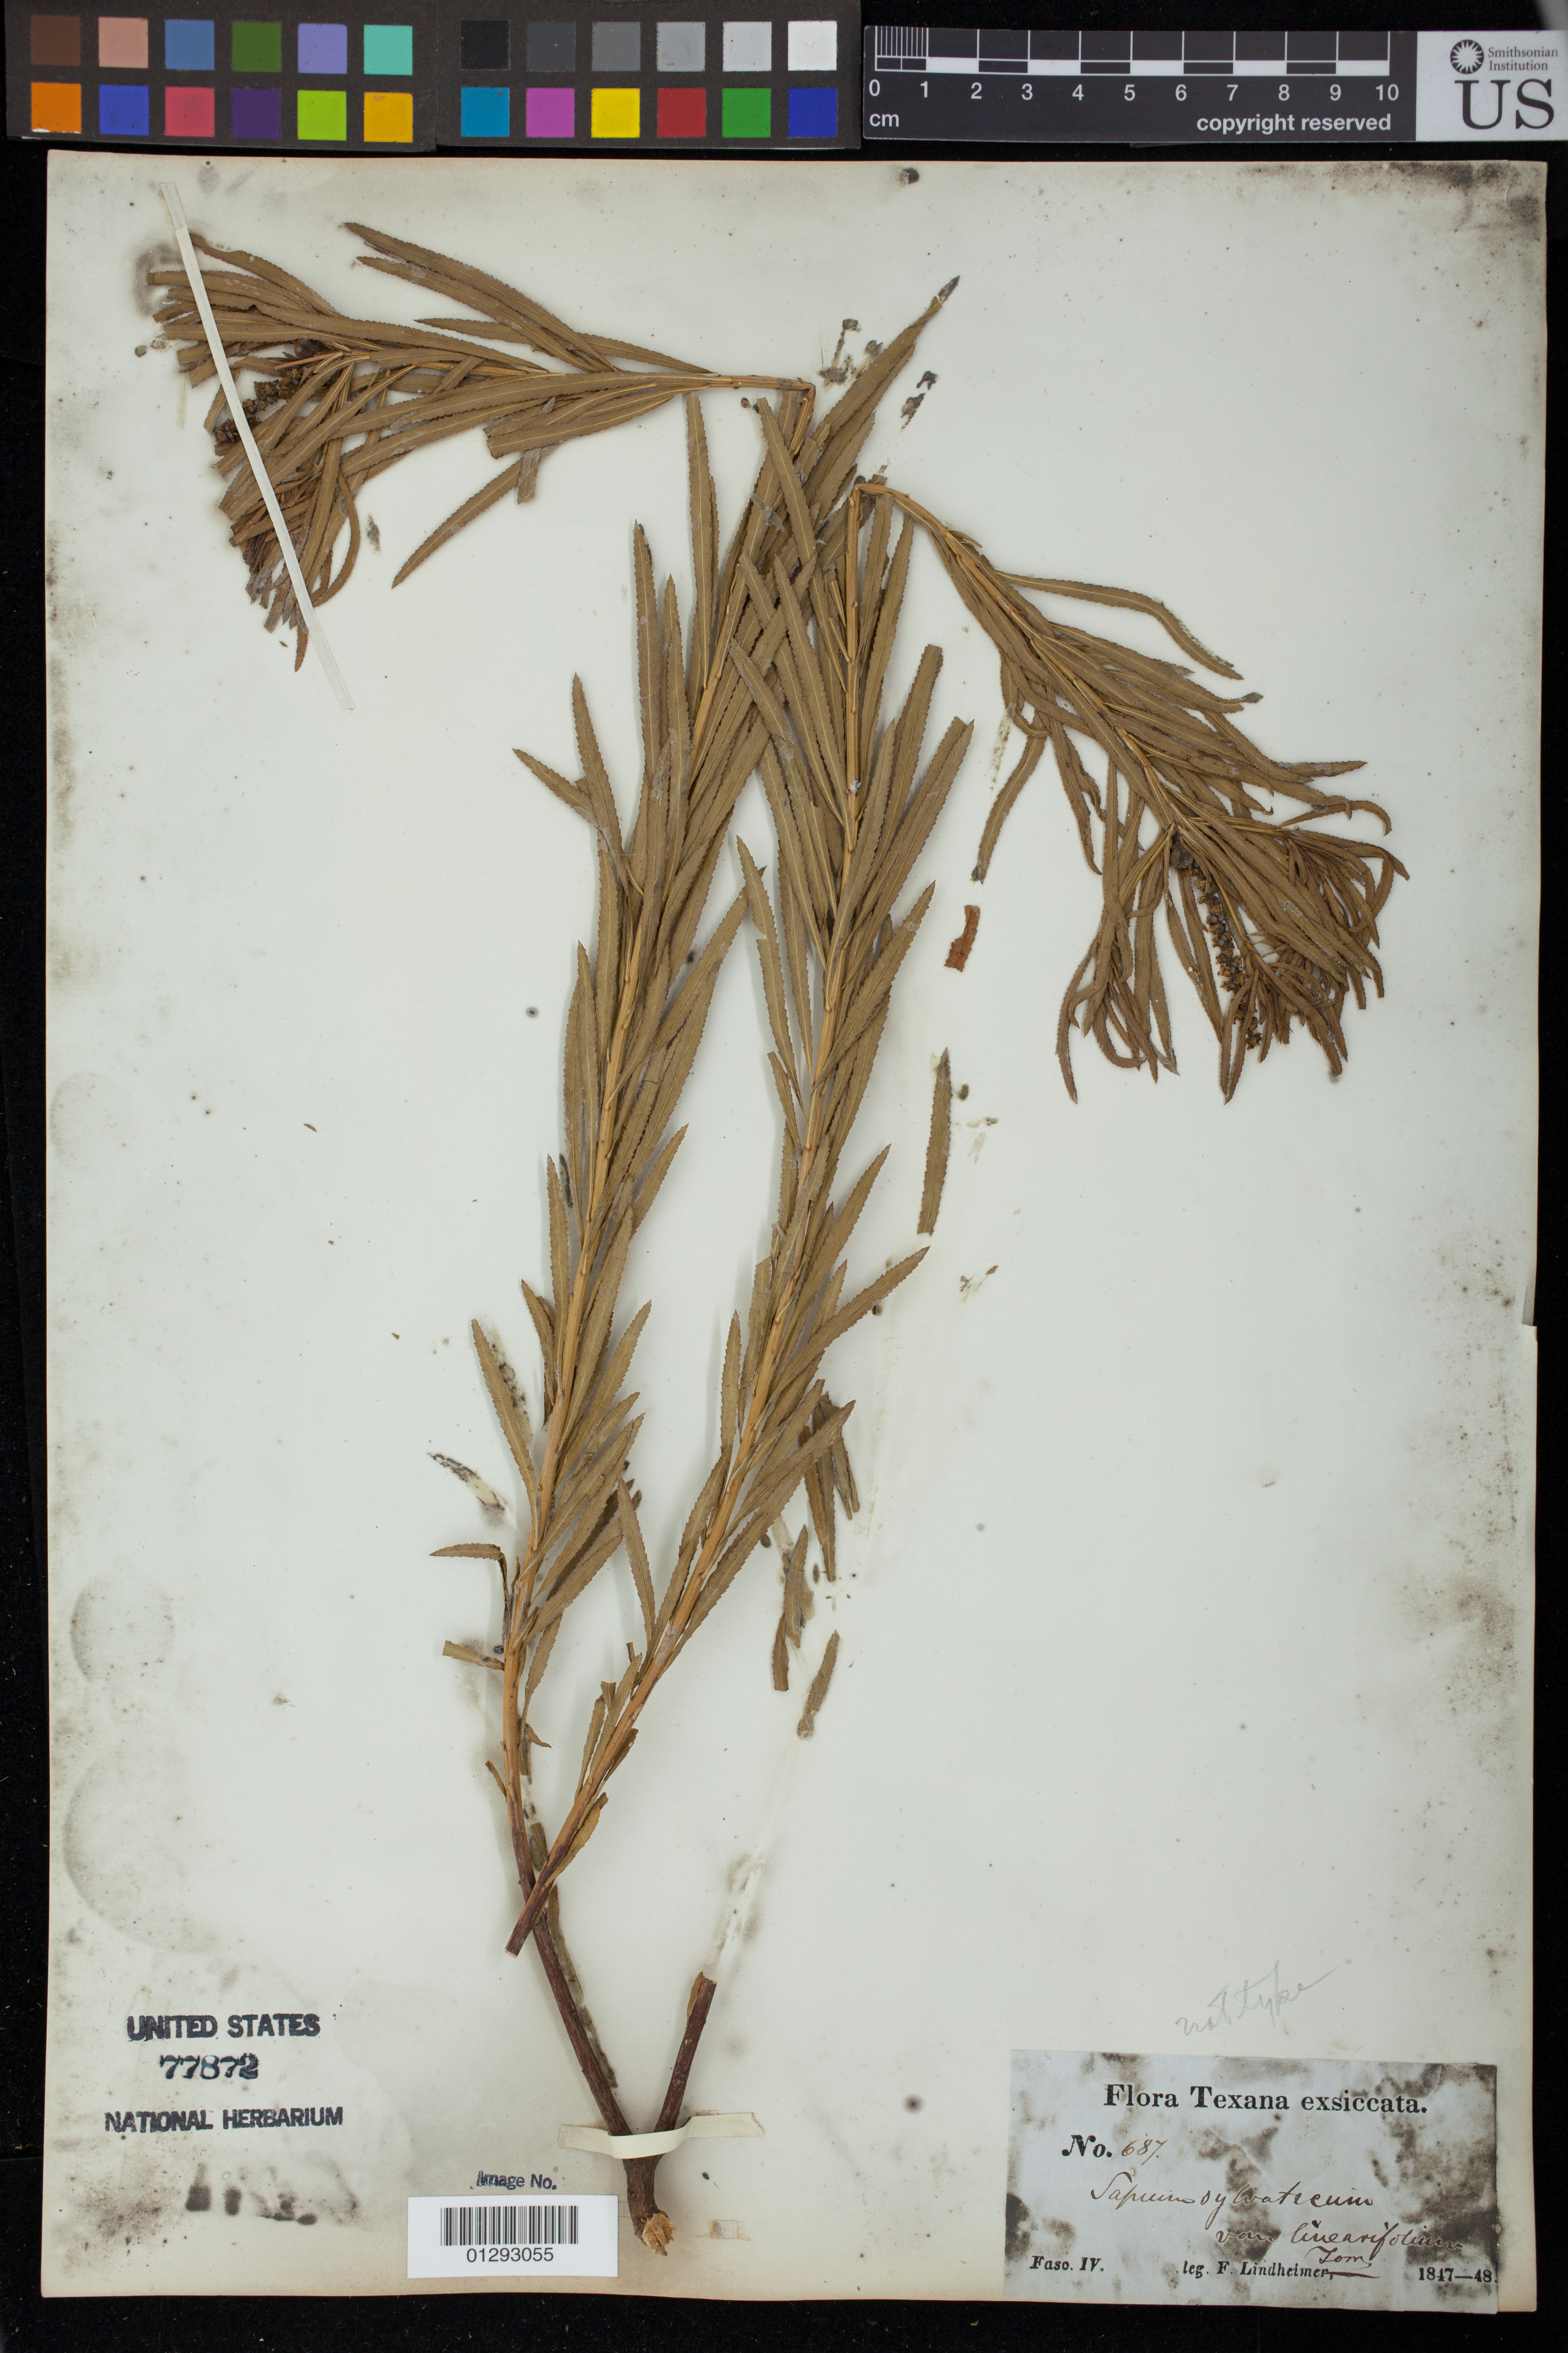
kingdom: Plantae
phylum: Tracheophyta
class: Magnoliopsida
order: Malpighiales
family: Euphorbiaceae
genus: Stillingia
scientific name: Stillingia texana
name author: I.M. Johnst.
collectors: F. Lindheimer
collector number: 687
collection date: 1847/1848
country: United States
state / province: Texas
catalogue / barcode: US 77872